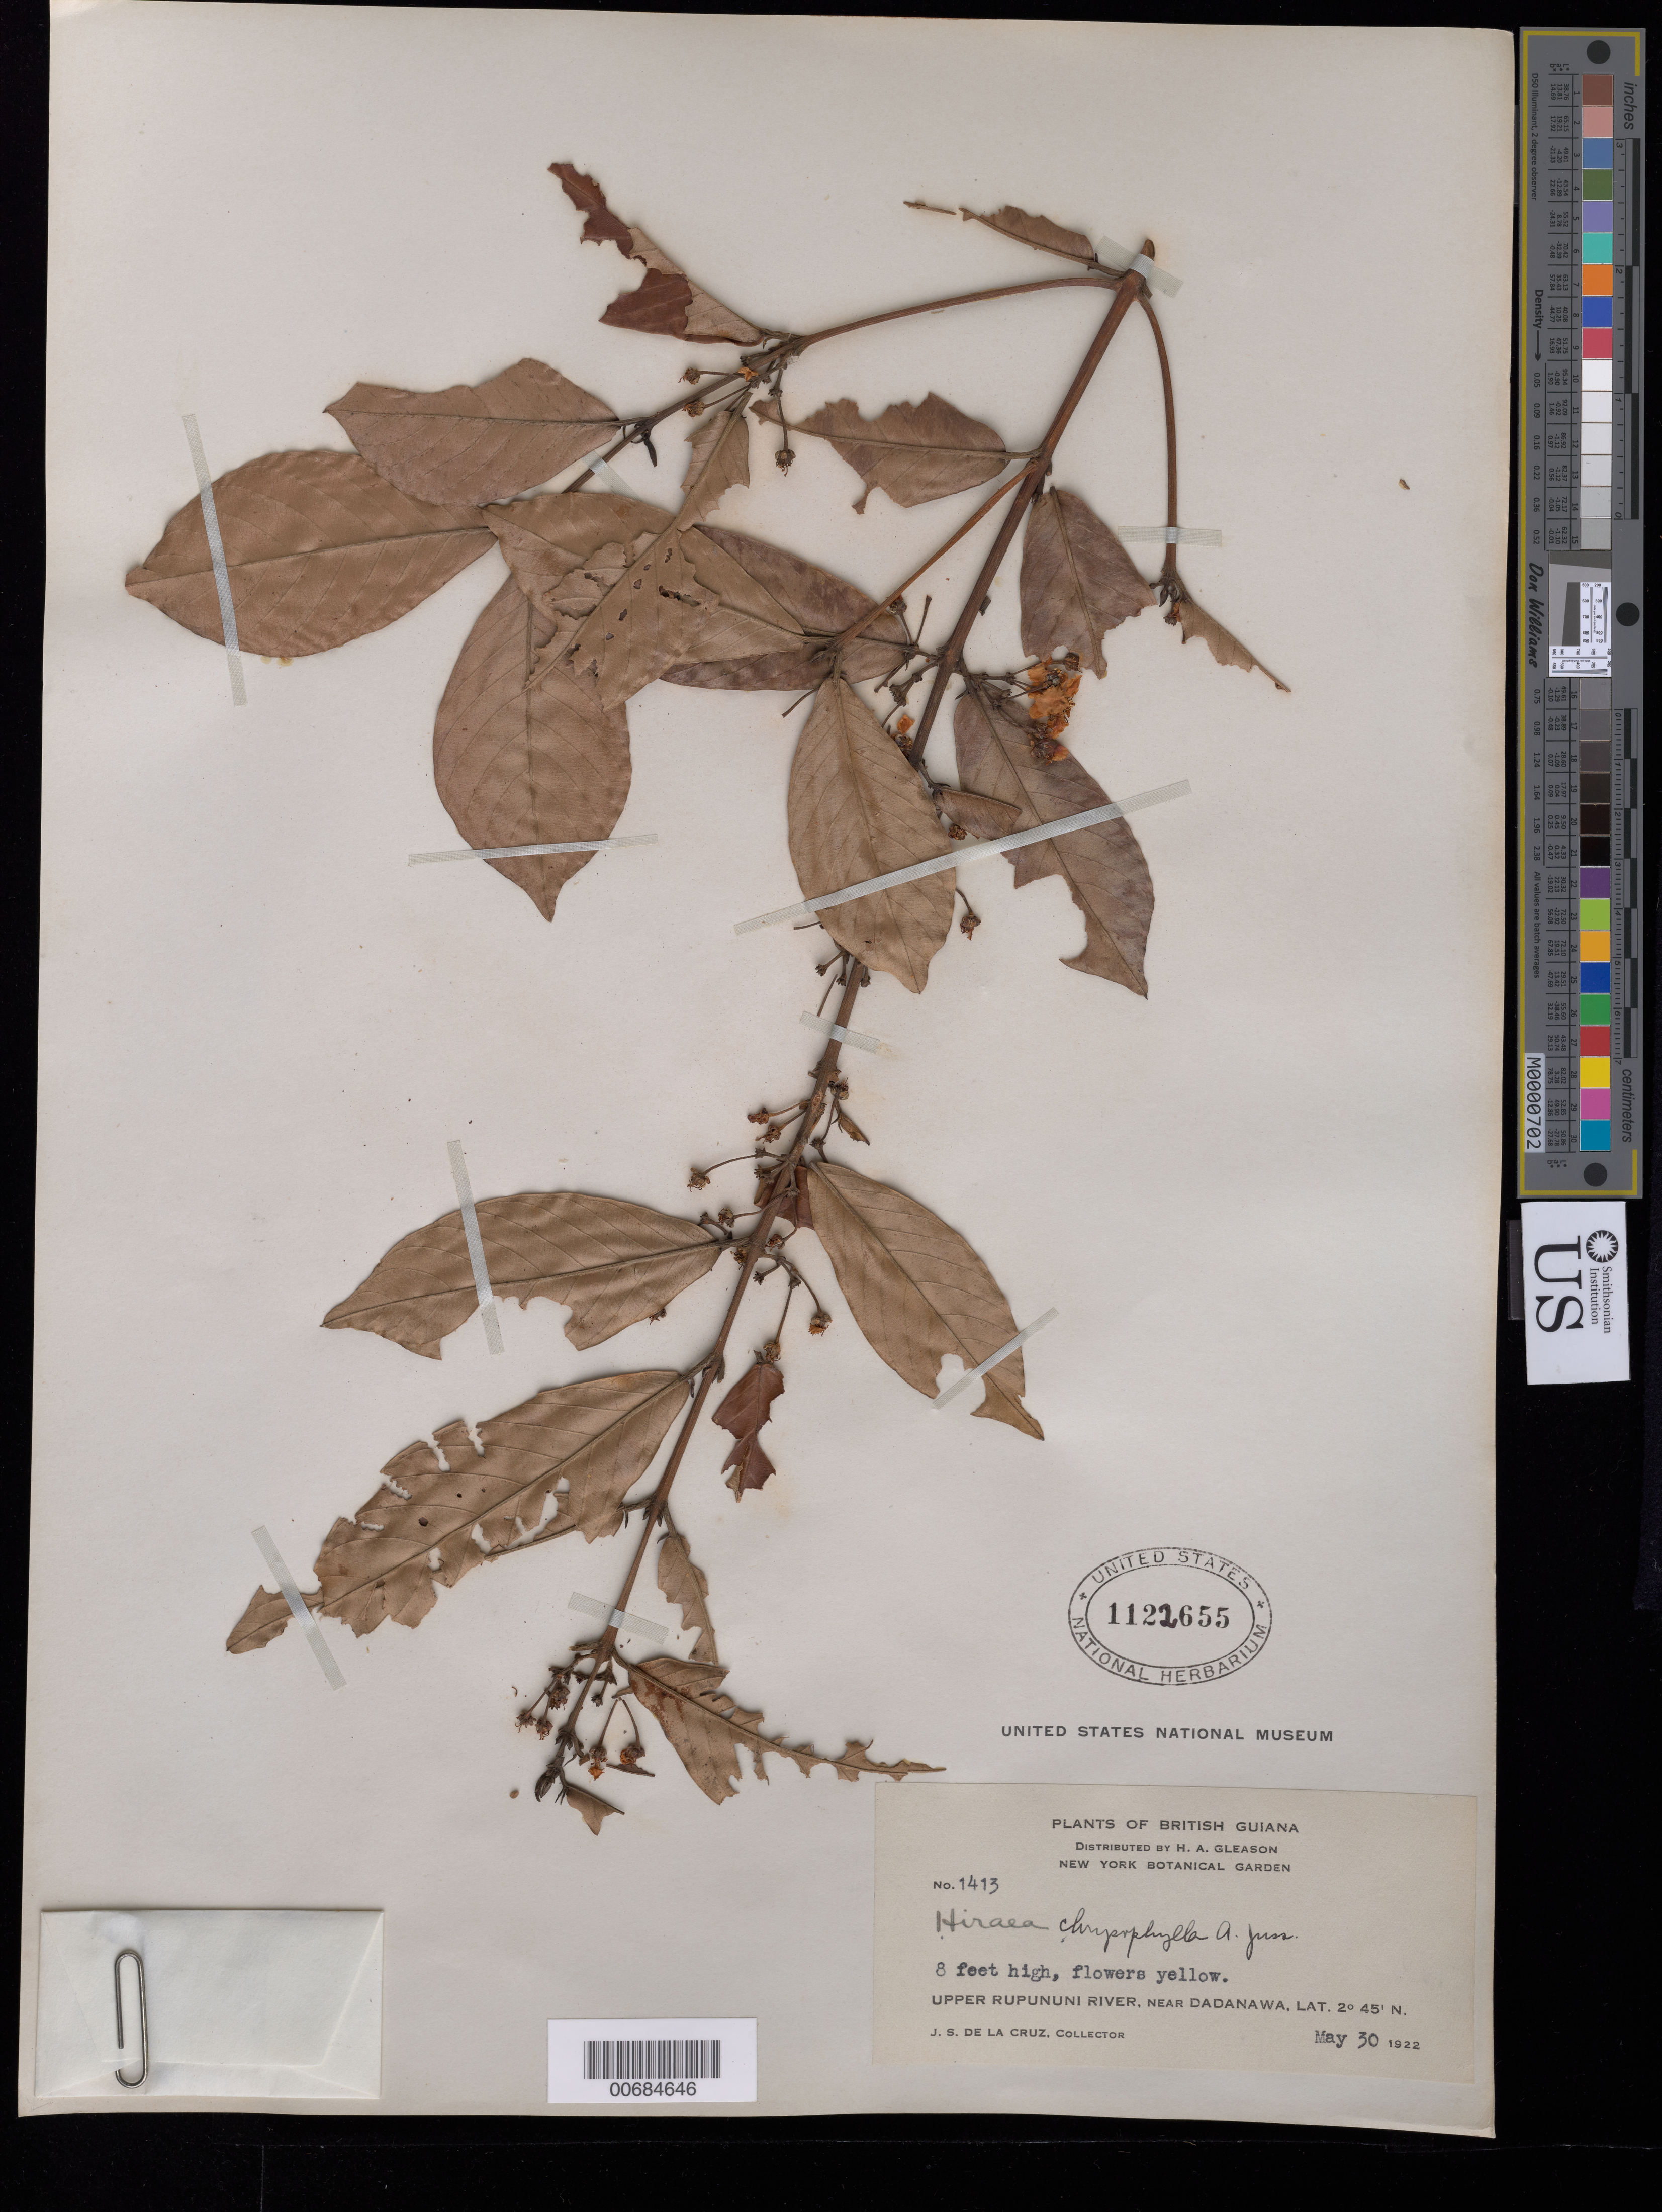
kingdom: Plantae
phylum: Tracheophyta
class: Magnoliopsida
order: Malpighiales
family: Malpighiaceae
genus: Hiraea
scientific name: Hiraea chrysophylla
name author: A. Juss.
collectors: J. S. de la Cruz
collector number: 1413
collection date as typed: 30-May-22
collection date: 1922-05-30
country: Guyana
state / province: U. Takutu-U. Essequibo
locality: Dadanawa, vic., upper Rupununi R.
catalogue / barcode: US 1122655